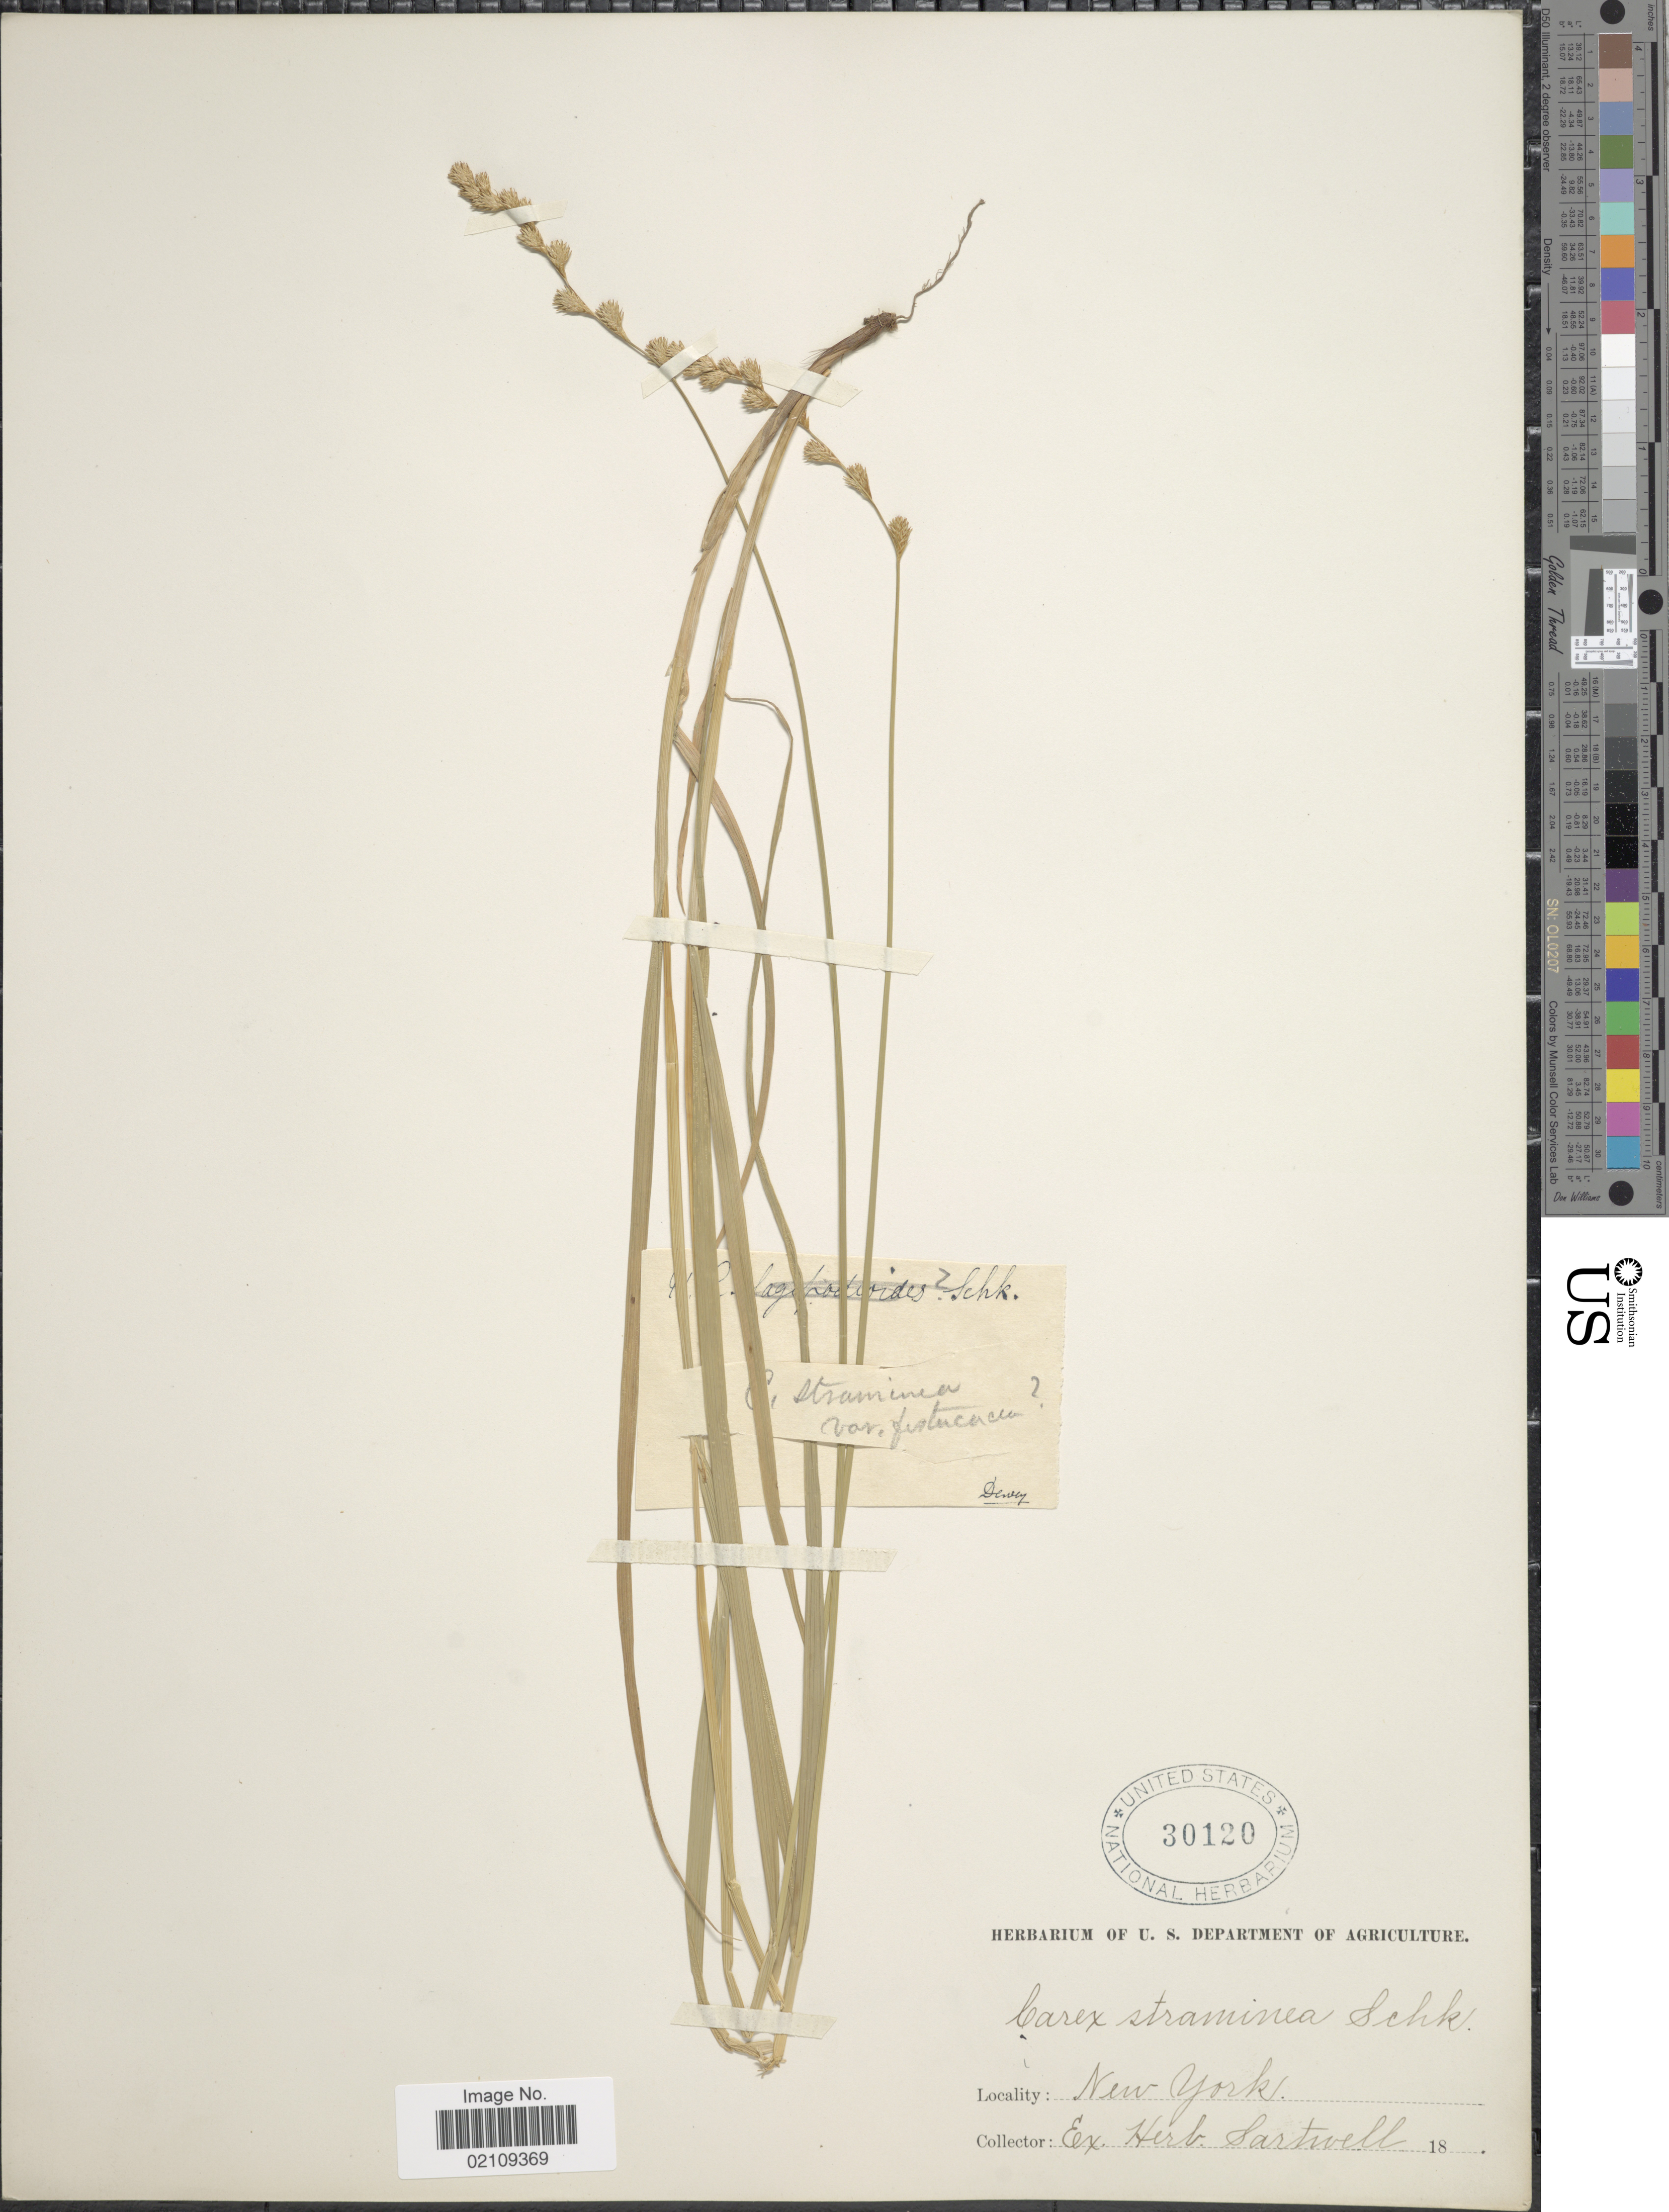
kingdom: Plantae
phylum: Tracheophyta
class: Liliopsida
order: Poales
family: Cyperaceae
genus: Carex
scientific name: Carex festucacea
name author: Willd.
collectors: ex herb. Sartwell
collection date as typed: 18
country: United States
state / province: New York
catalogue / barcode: US 30120